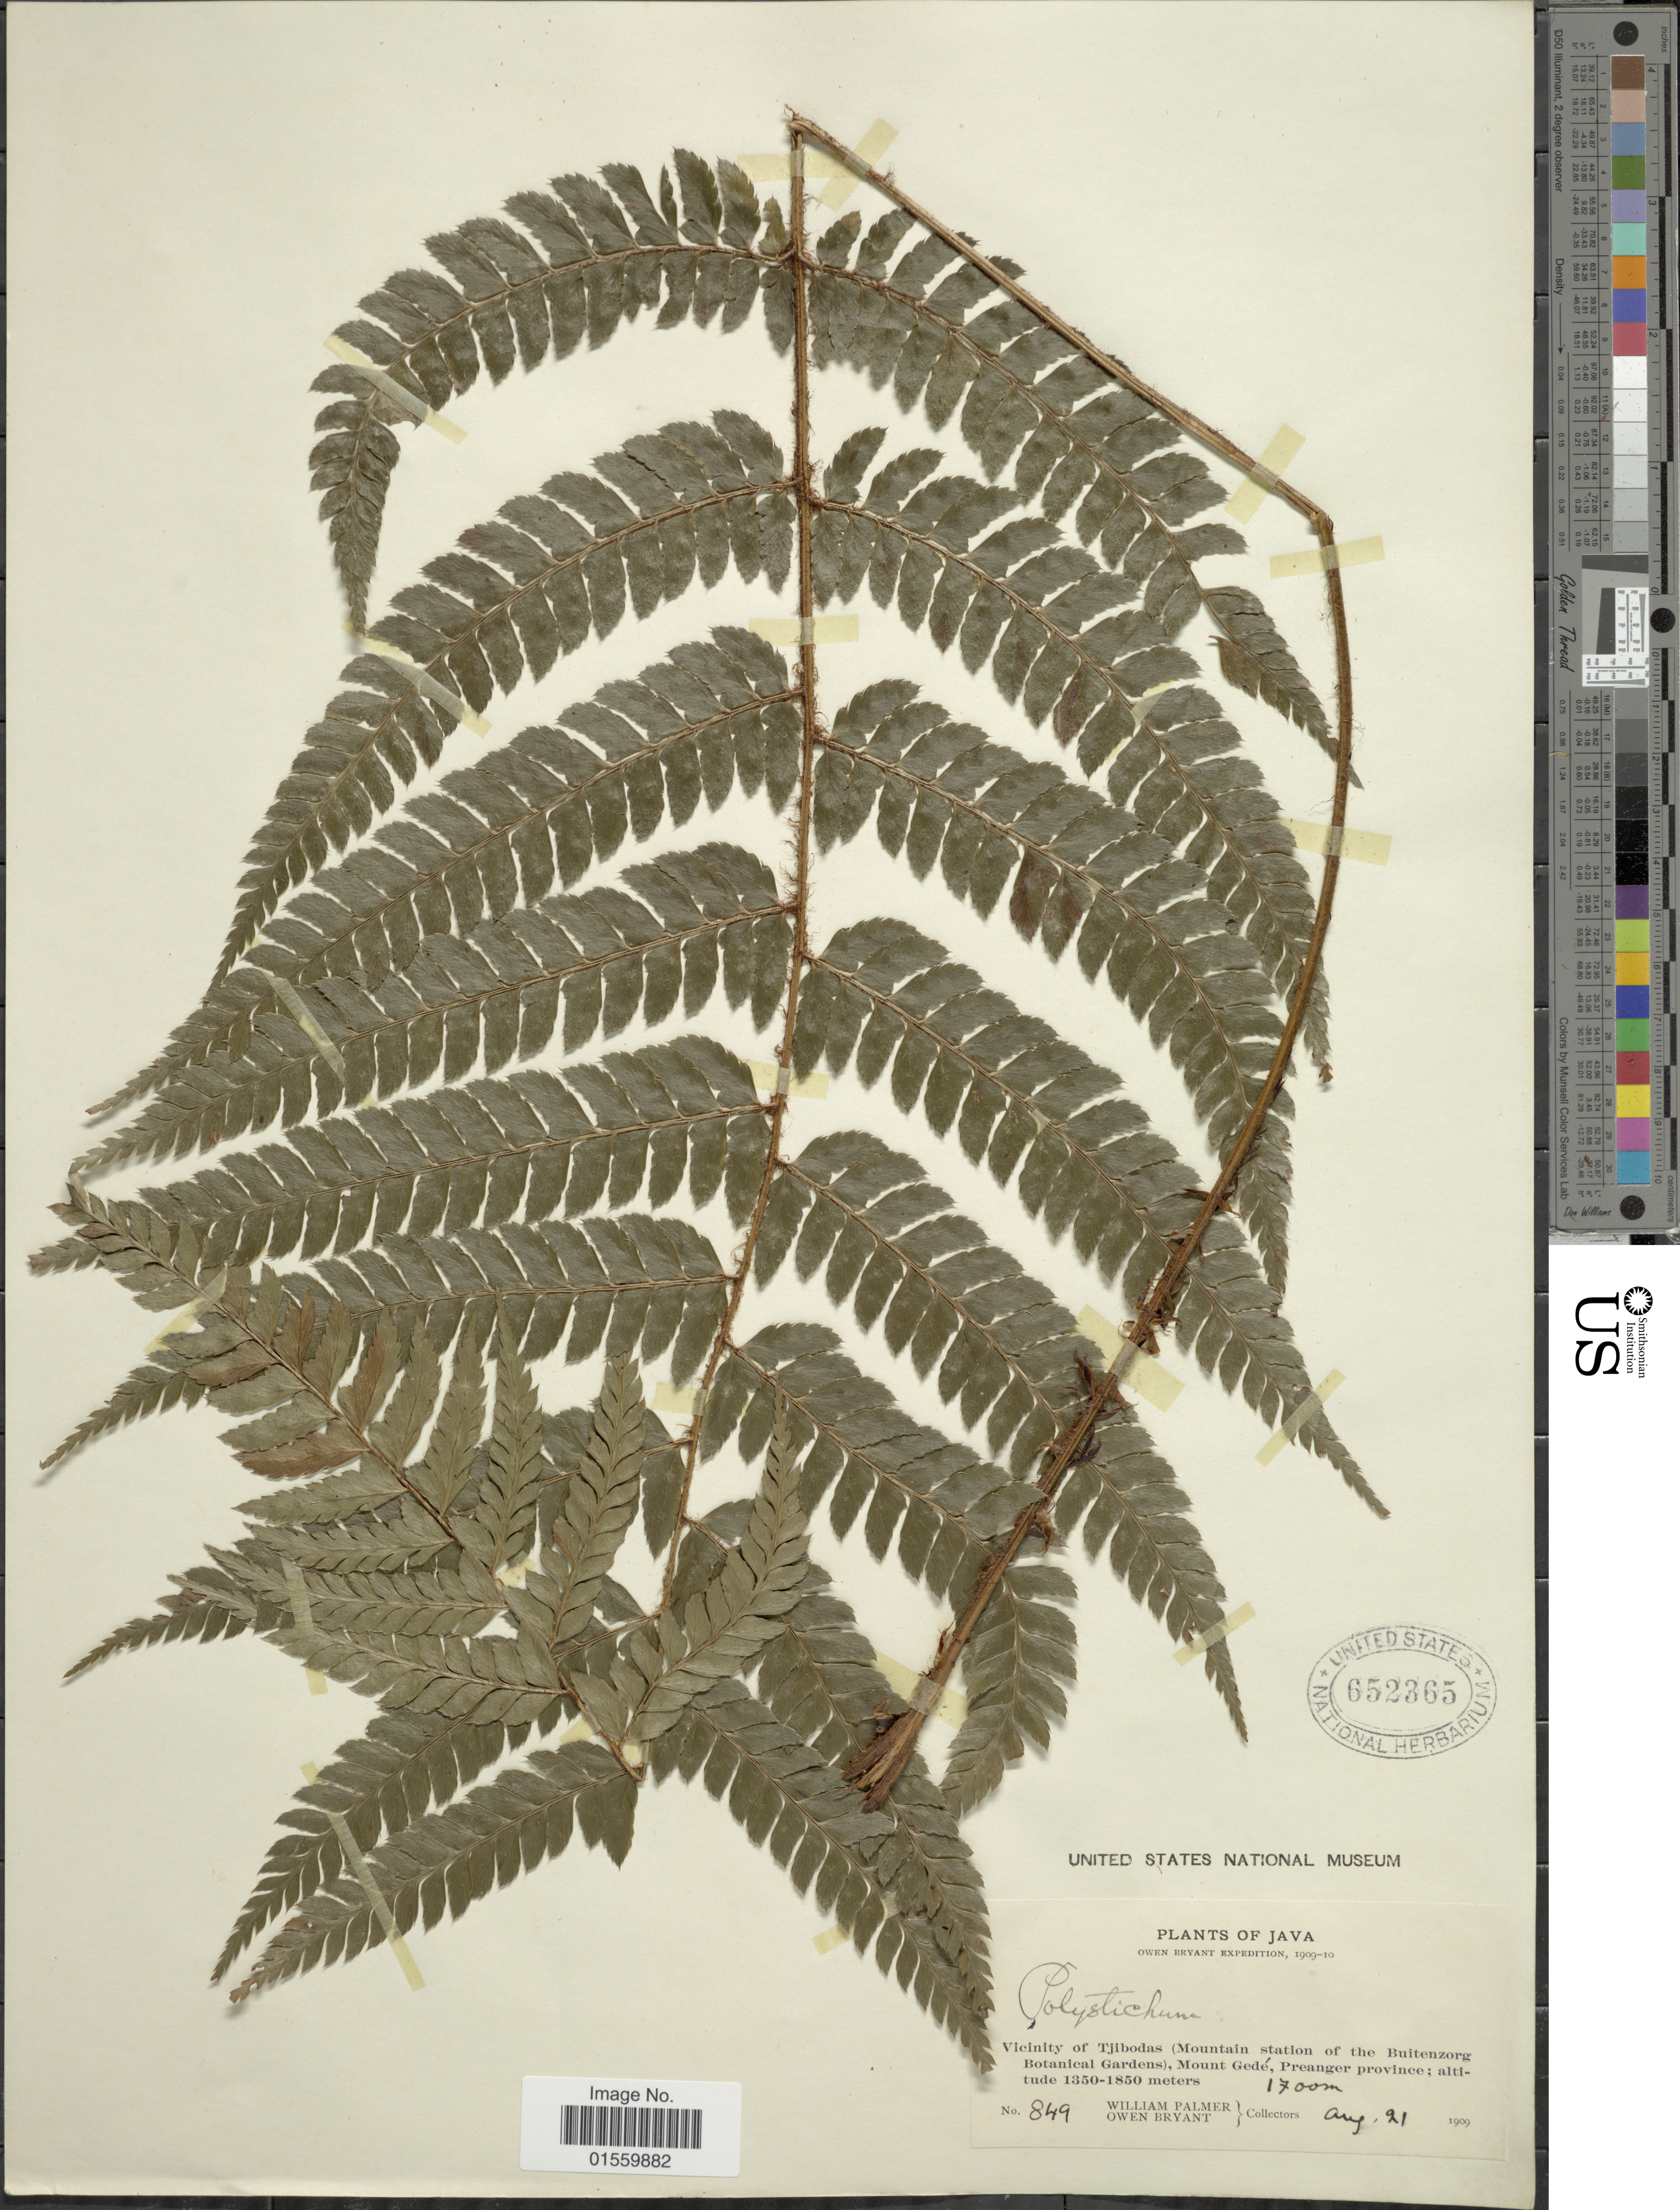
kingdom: Plantae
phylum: Tracheophyta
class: Polypodiopsida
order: Polypodiales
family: Dryopteridaceae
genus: Polystichum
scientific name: Polystichum biaristatum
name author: (Blume) T. Moore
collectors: W. Palmer & O. Bryant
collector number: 849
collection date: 1909-08-21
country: Indonesia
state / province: Java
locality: Vicinity of Tjibodas (Mountain station of the Buitenzorg Botanical Gardens), Mount Gede, Preanger Province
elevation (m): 1700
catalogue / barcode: US 652365